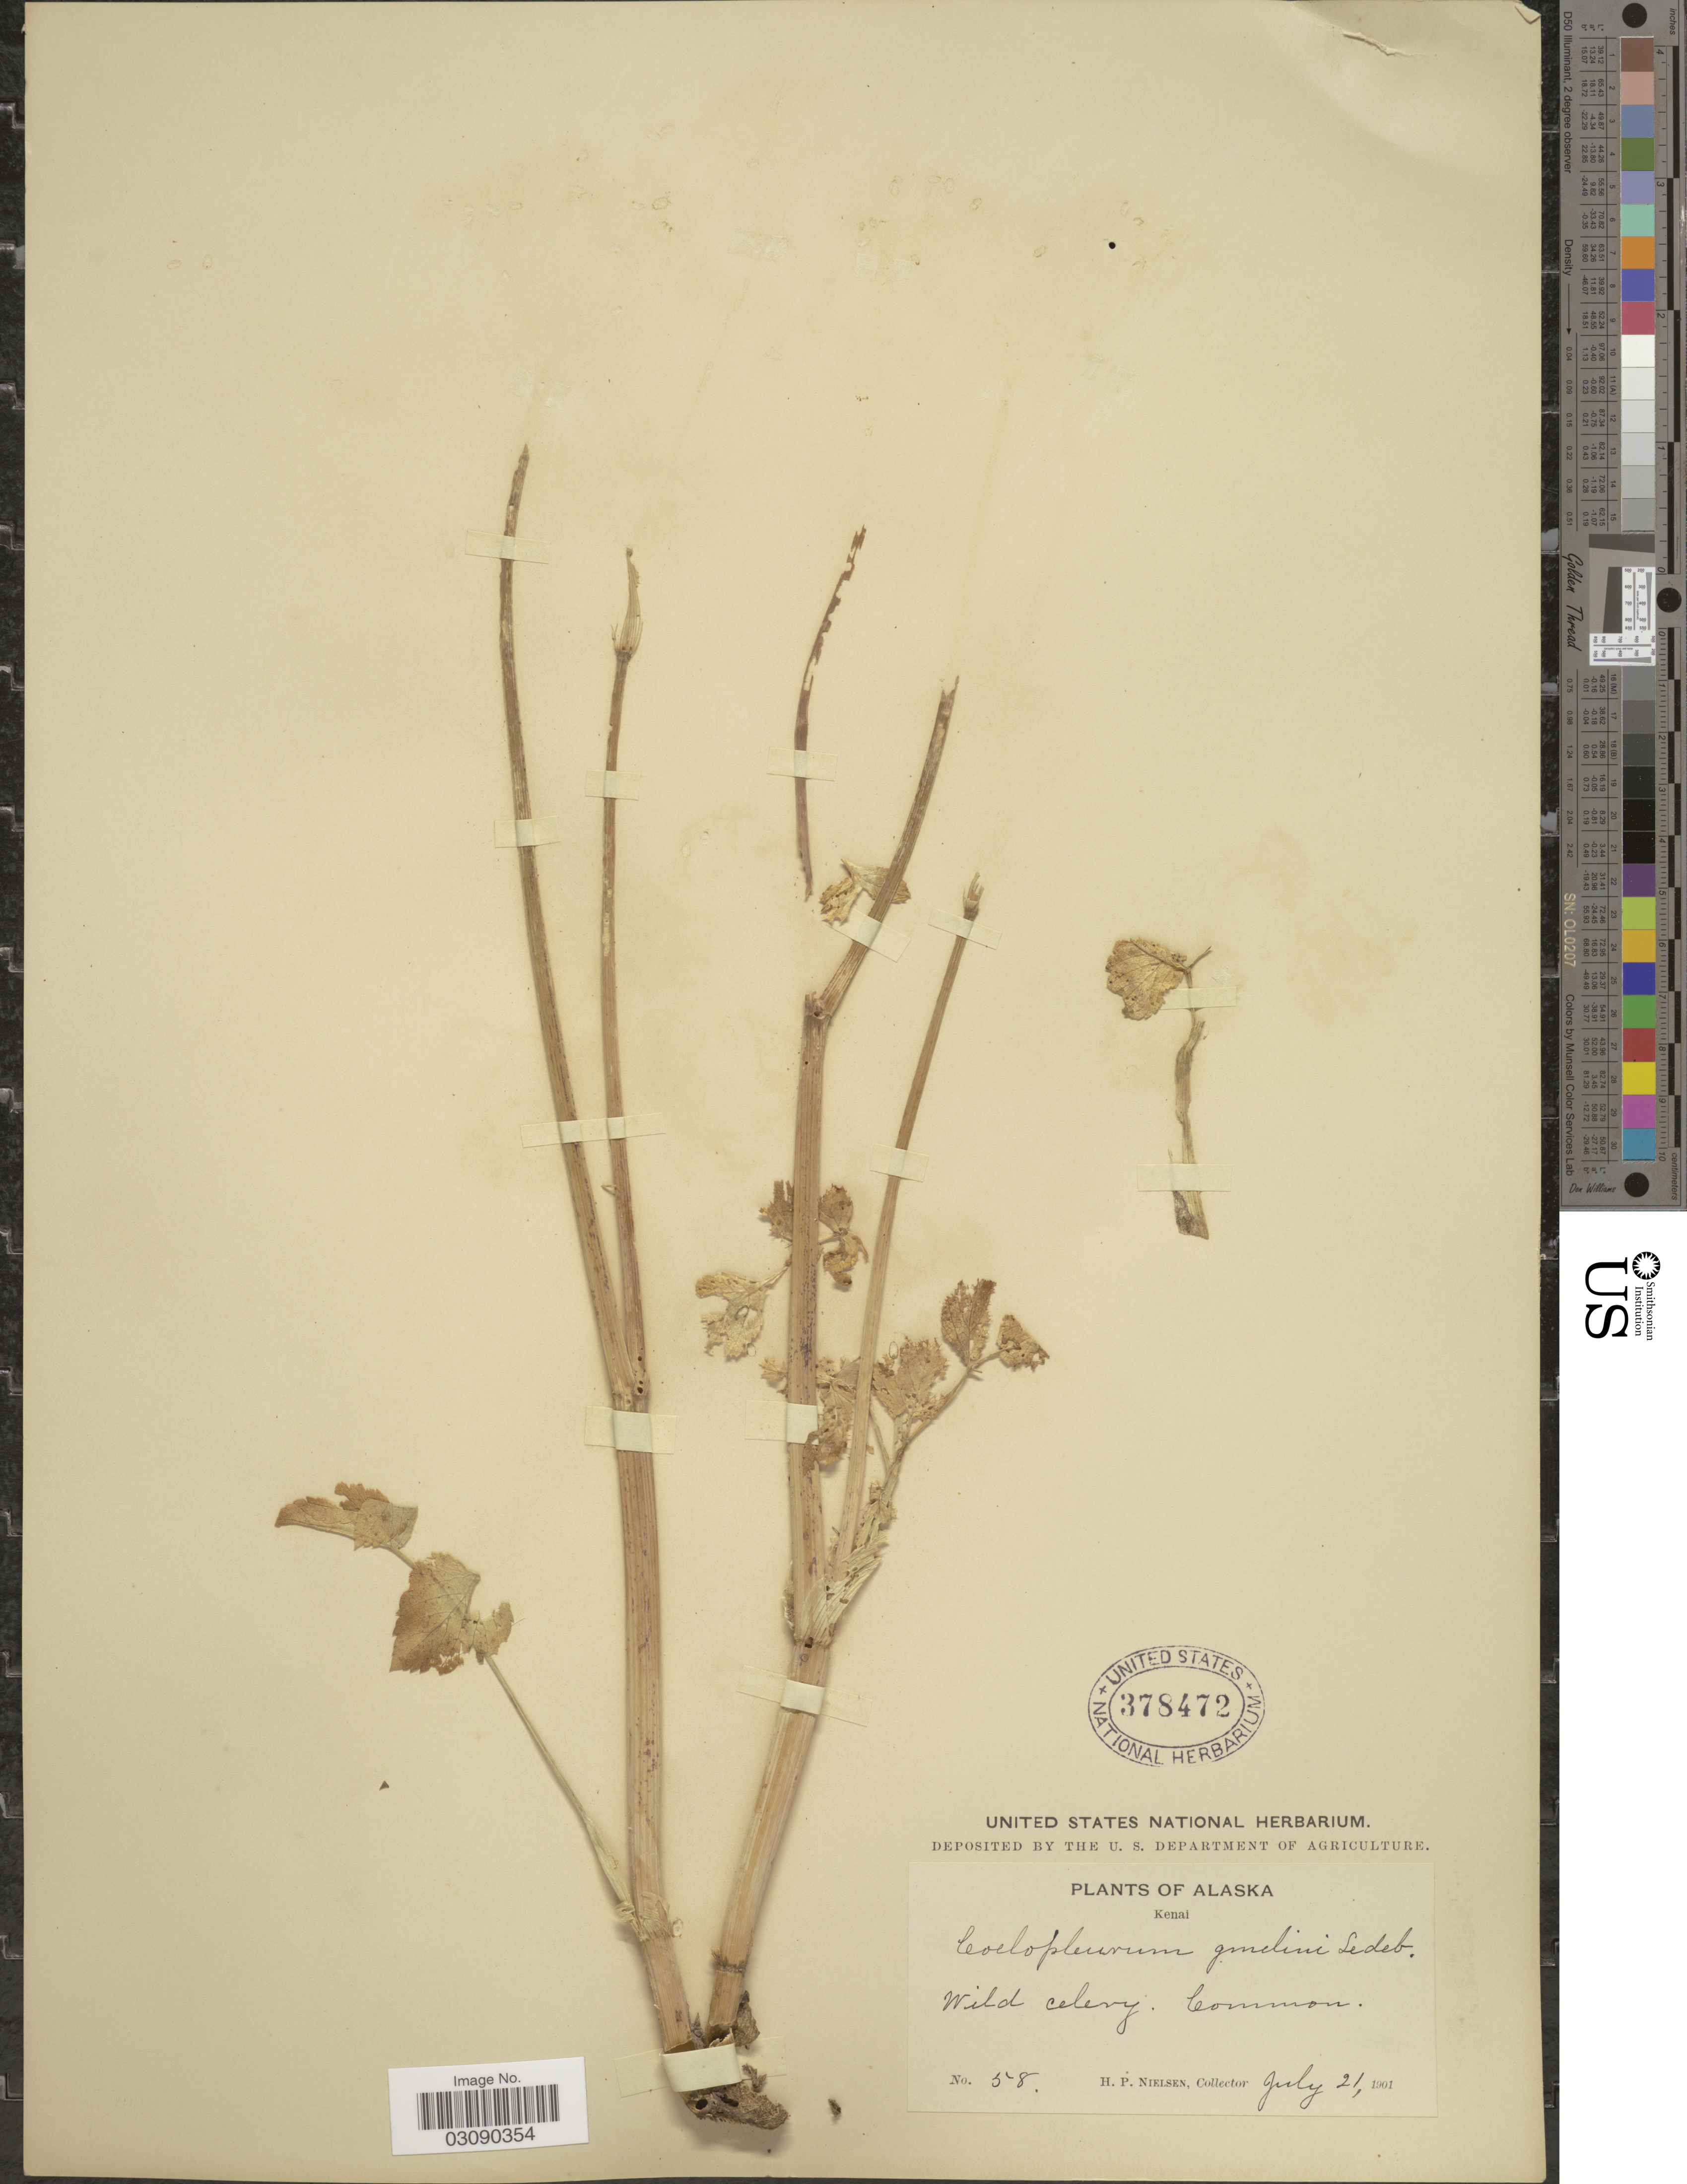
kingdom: Plantae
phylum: Tracheophyta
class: Magnoliopsida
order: Apiales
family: Apiaceae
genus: Angelica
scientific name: Angelica lucida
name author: L.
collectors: H. P. Nielsen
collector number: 58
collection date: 1901-07-21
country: United States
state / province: Alaska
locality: Kenai, Wild celevy.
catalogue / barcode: US 378472